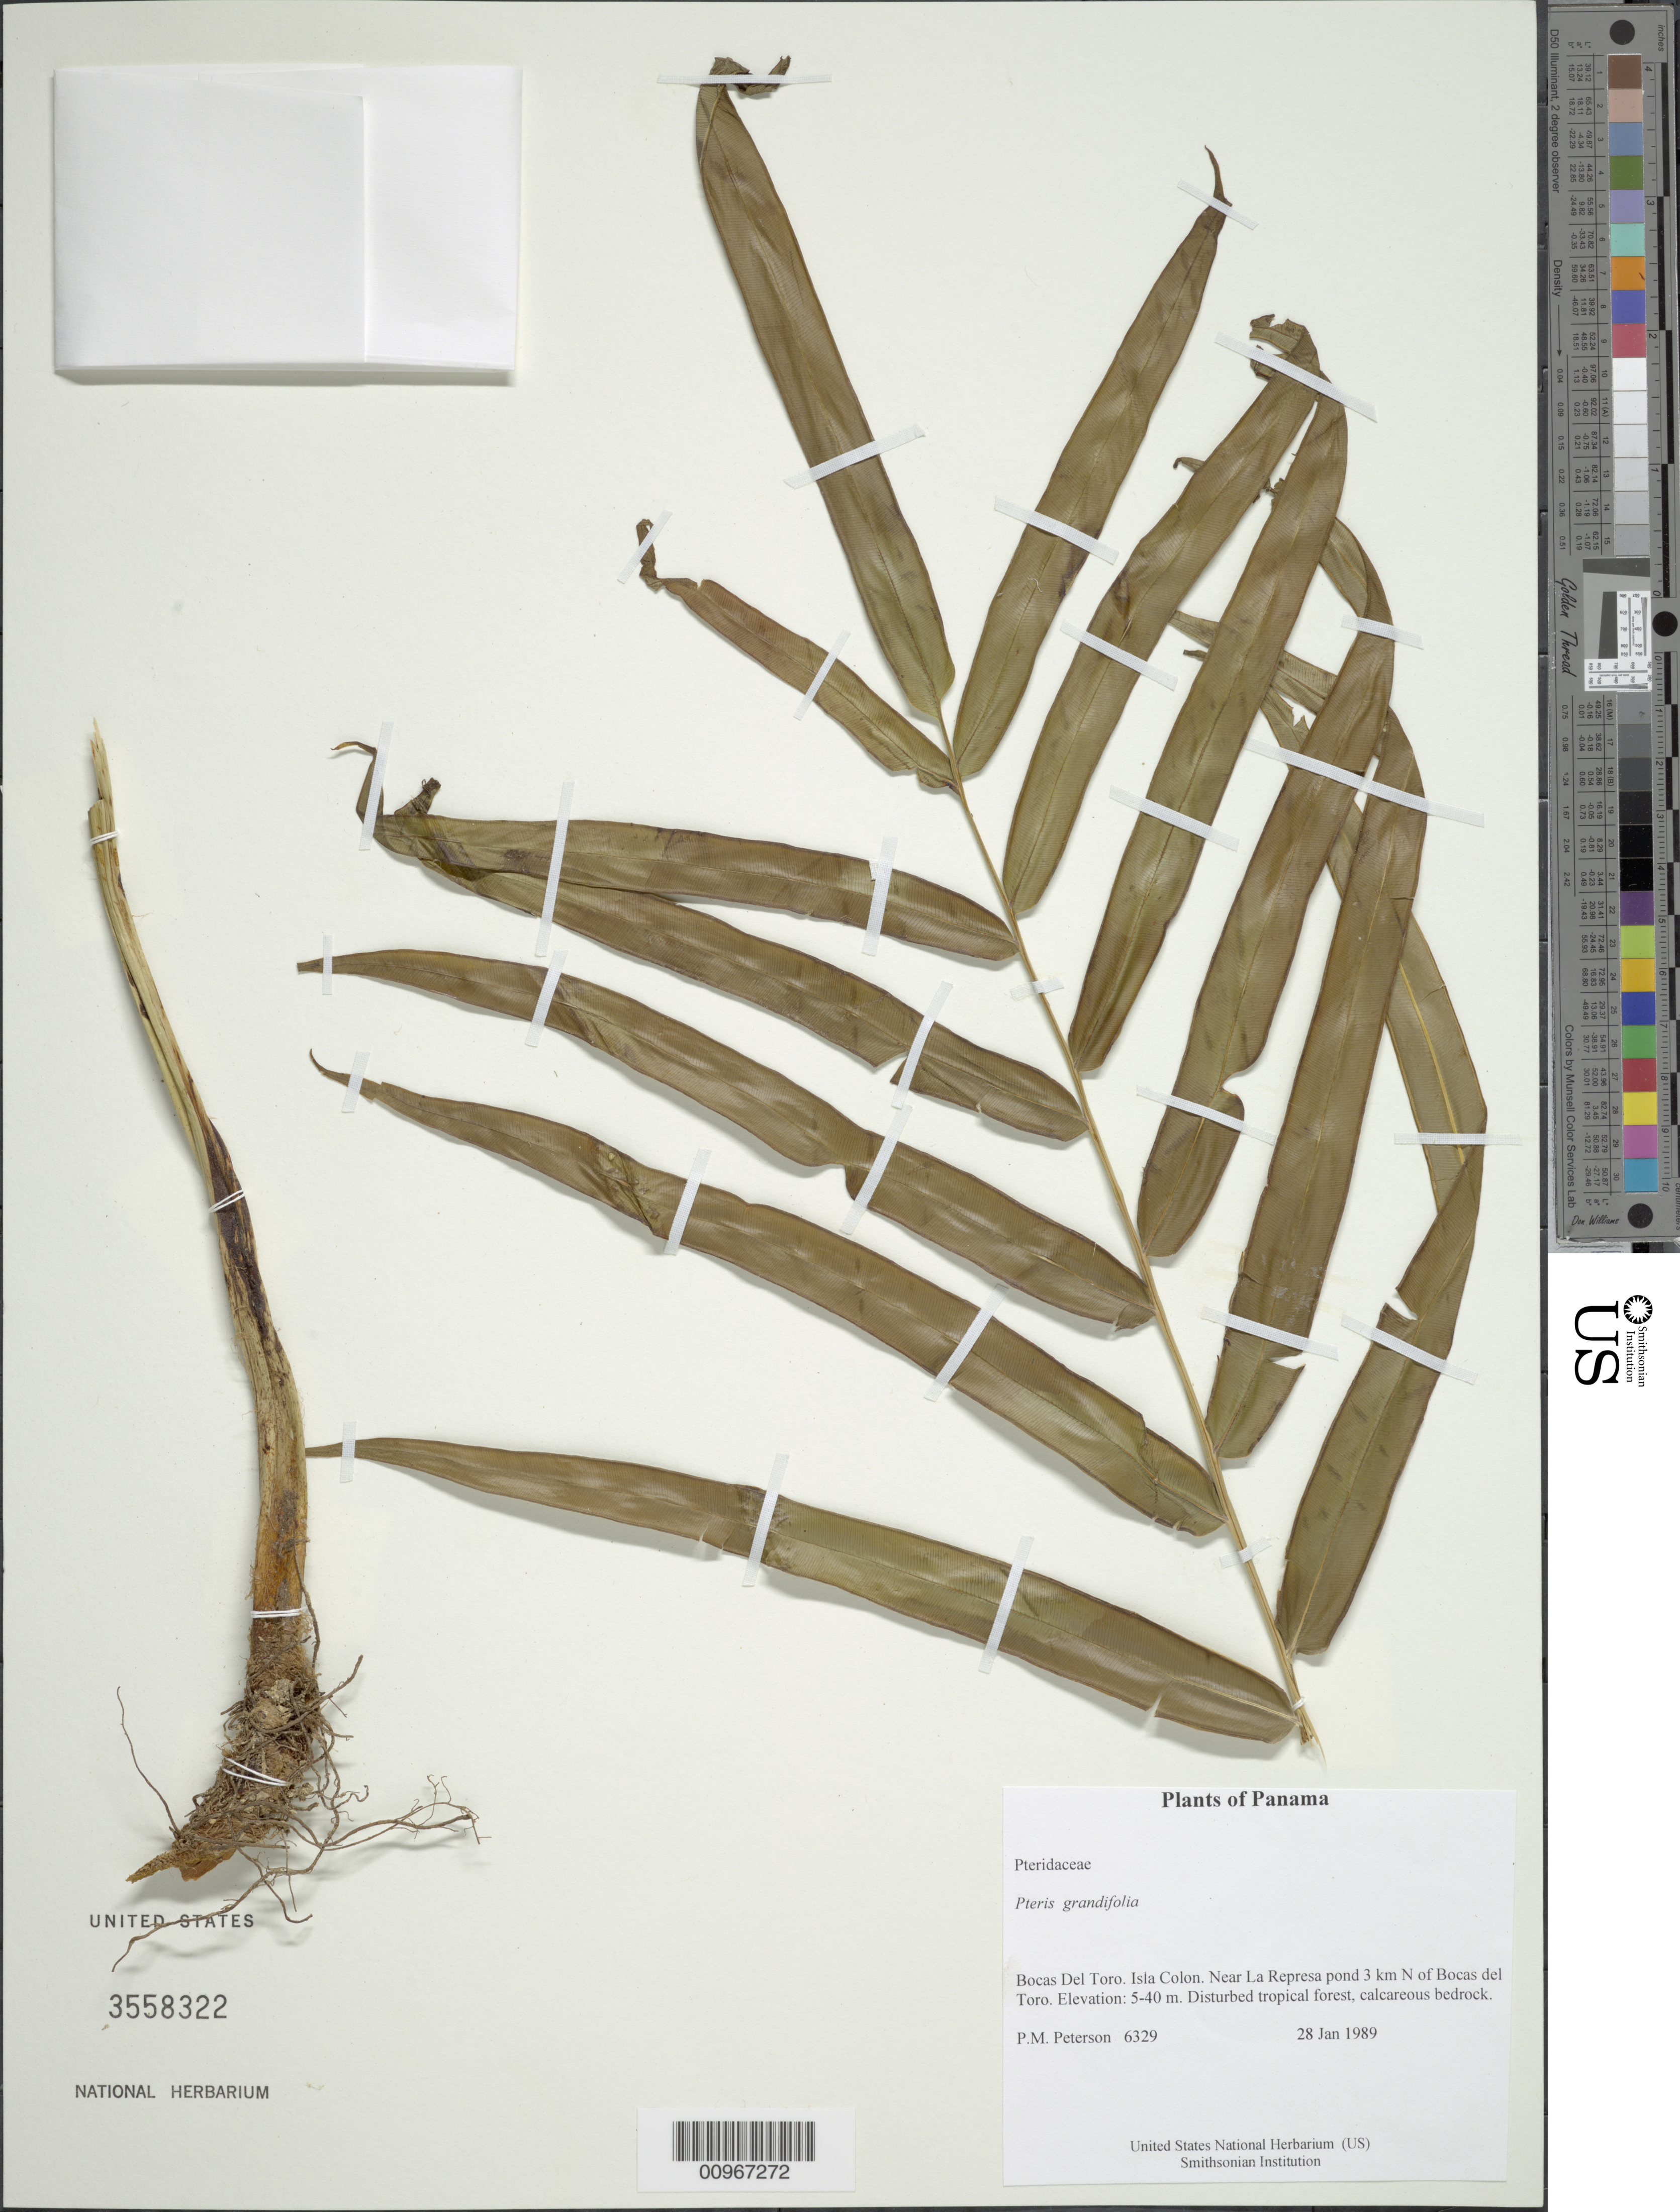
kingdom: Plantae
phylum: Tracheophyta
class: Polypodiopsida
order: Polypodiales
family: Pteridaceae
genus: Pteris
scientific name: Pteris grandifolia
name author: L.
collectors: P. M. Peterson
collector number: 06329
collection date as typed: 28 Jan 1989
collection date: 1989-01-28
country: Panama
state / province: Bocas del Toro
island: Colón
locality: Near La Represa pond 3 km N of Bocas del Toro.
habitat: Disturbed tropical forest, calcareous bedrock.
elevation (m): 5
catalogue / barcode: US 3558322